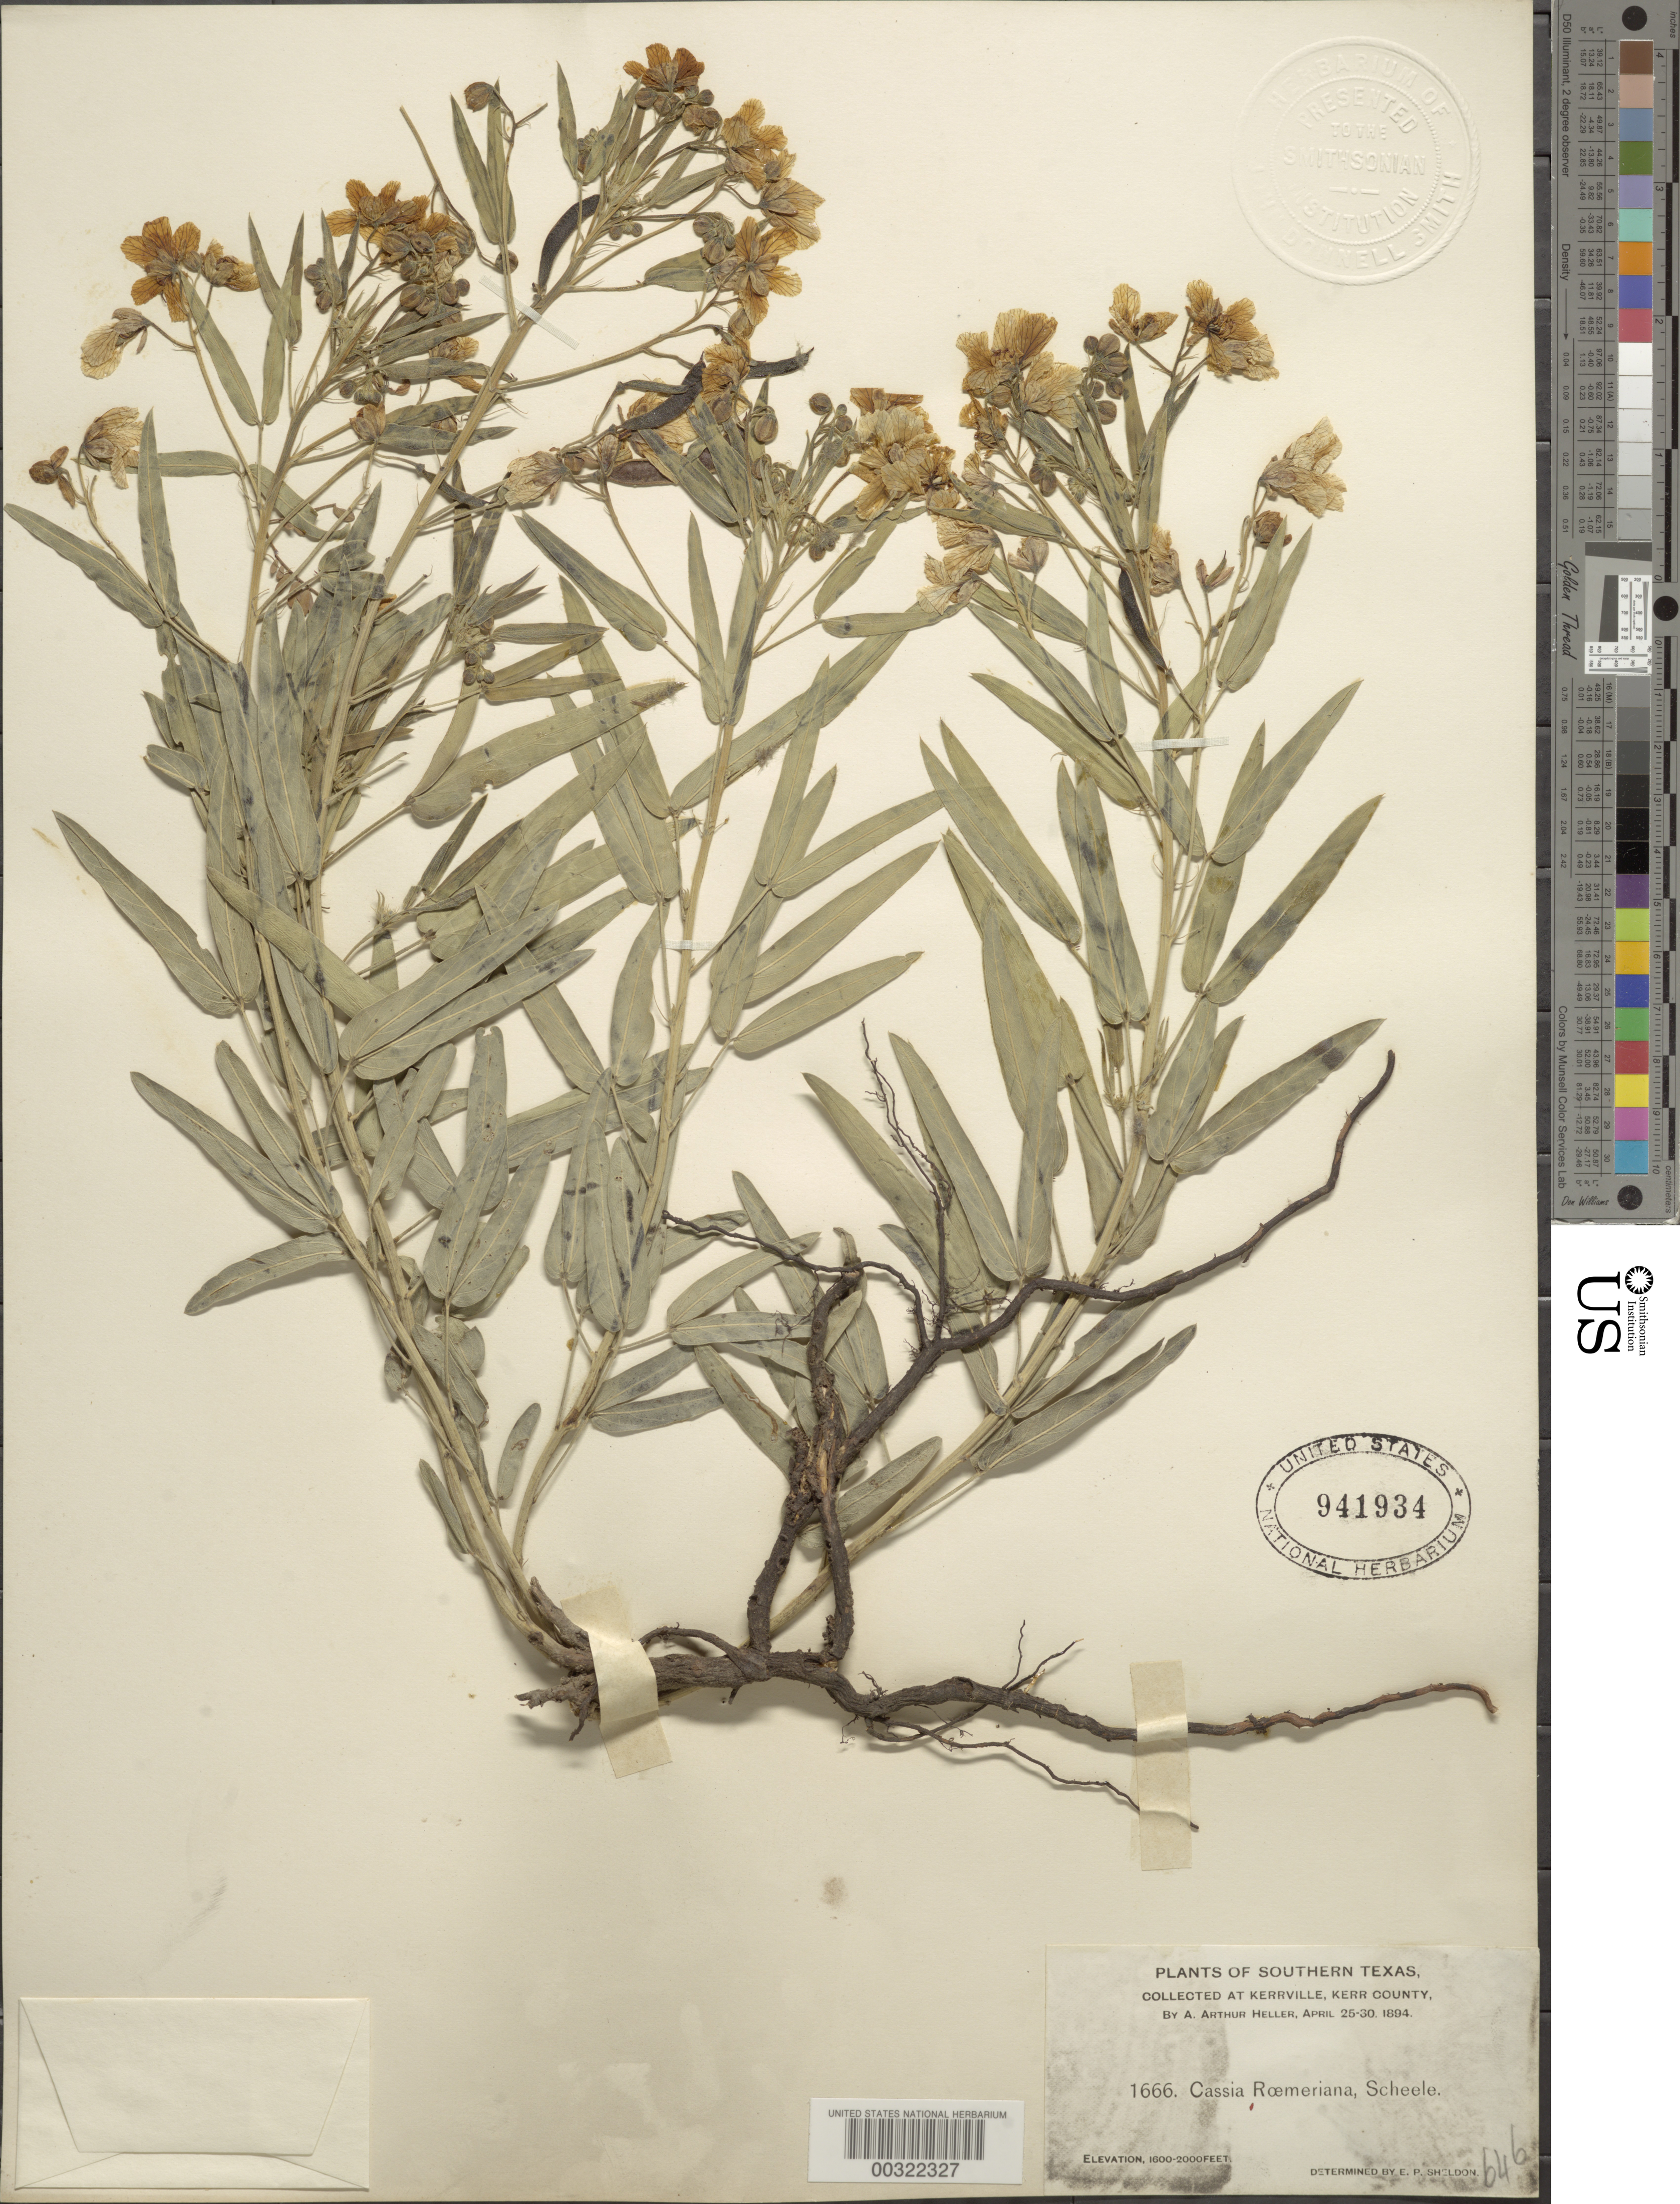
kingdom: Plantae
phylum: Tracheophyta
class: Magnoliopsida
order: Fabales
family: Fabaceae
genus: Senna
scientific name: Senna roemeriana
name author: (Scheele) H.S. Irwin & Barneby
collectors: A. A. Heller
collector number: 1666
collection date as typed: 25 Apr 1894 to 30 Apr 1894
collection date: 1894-04-25/1894-04-30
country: United States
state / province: Texas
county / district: Kerr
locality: About kerrville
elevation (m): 488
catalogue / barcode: US 941934